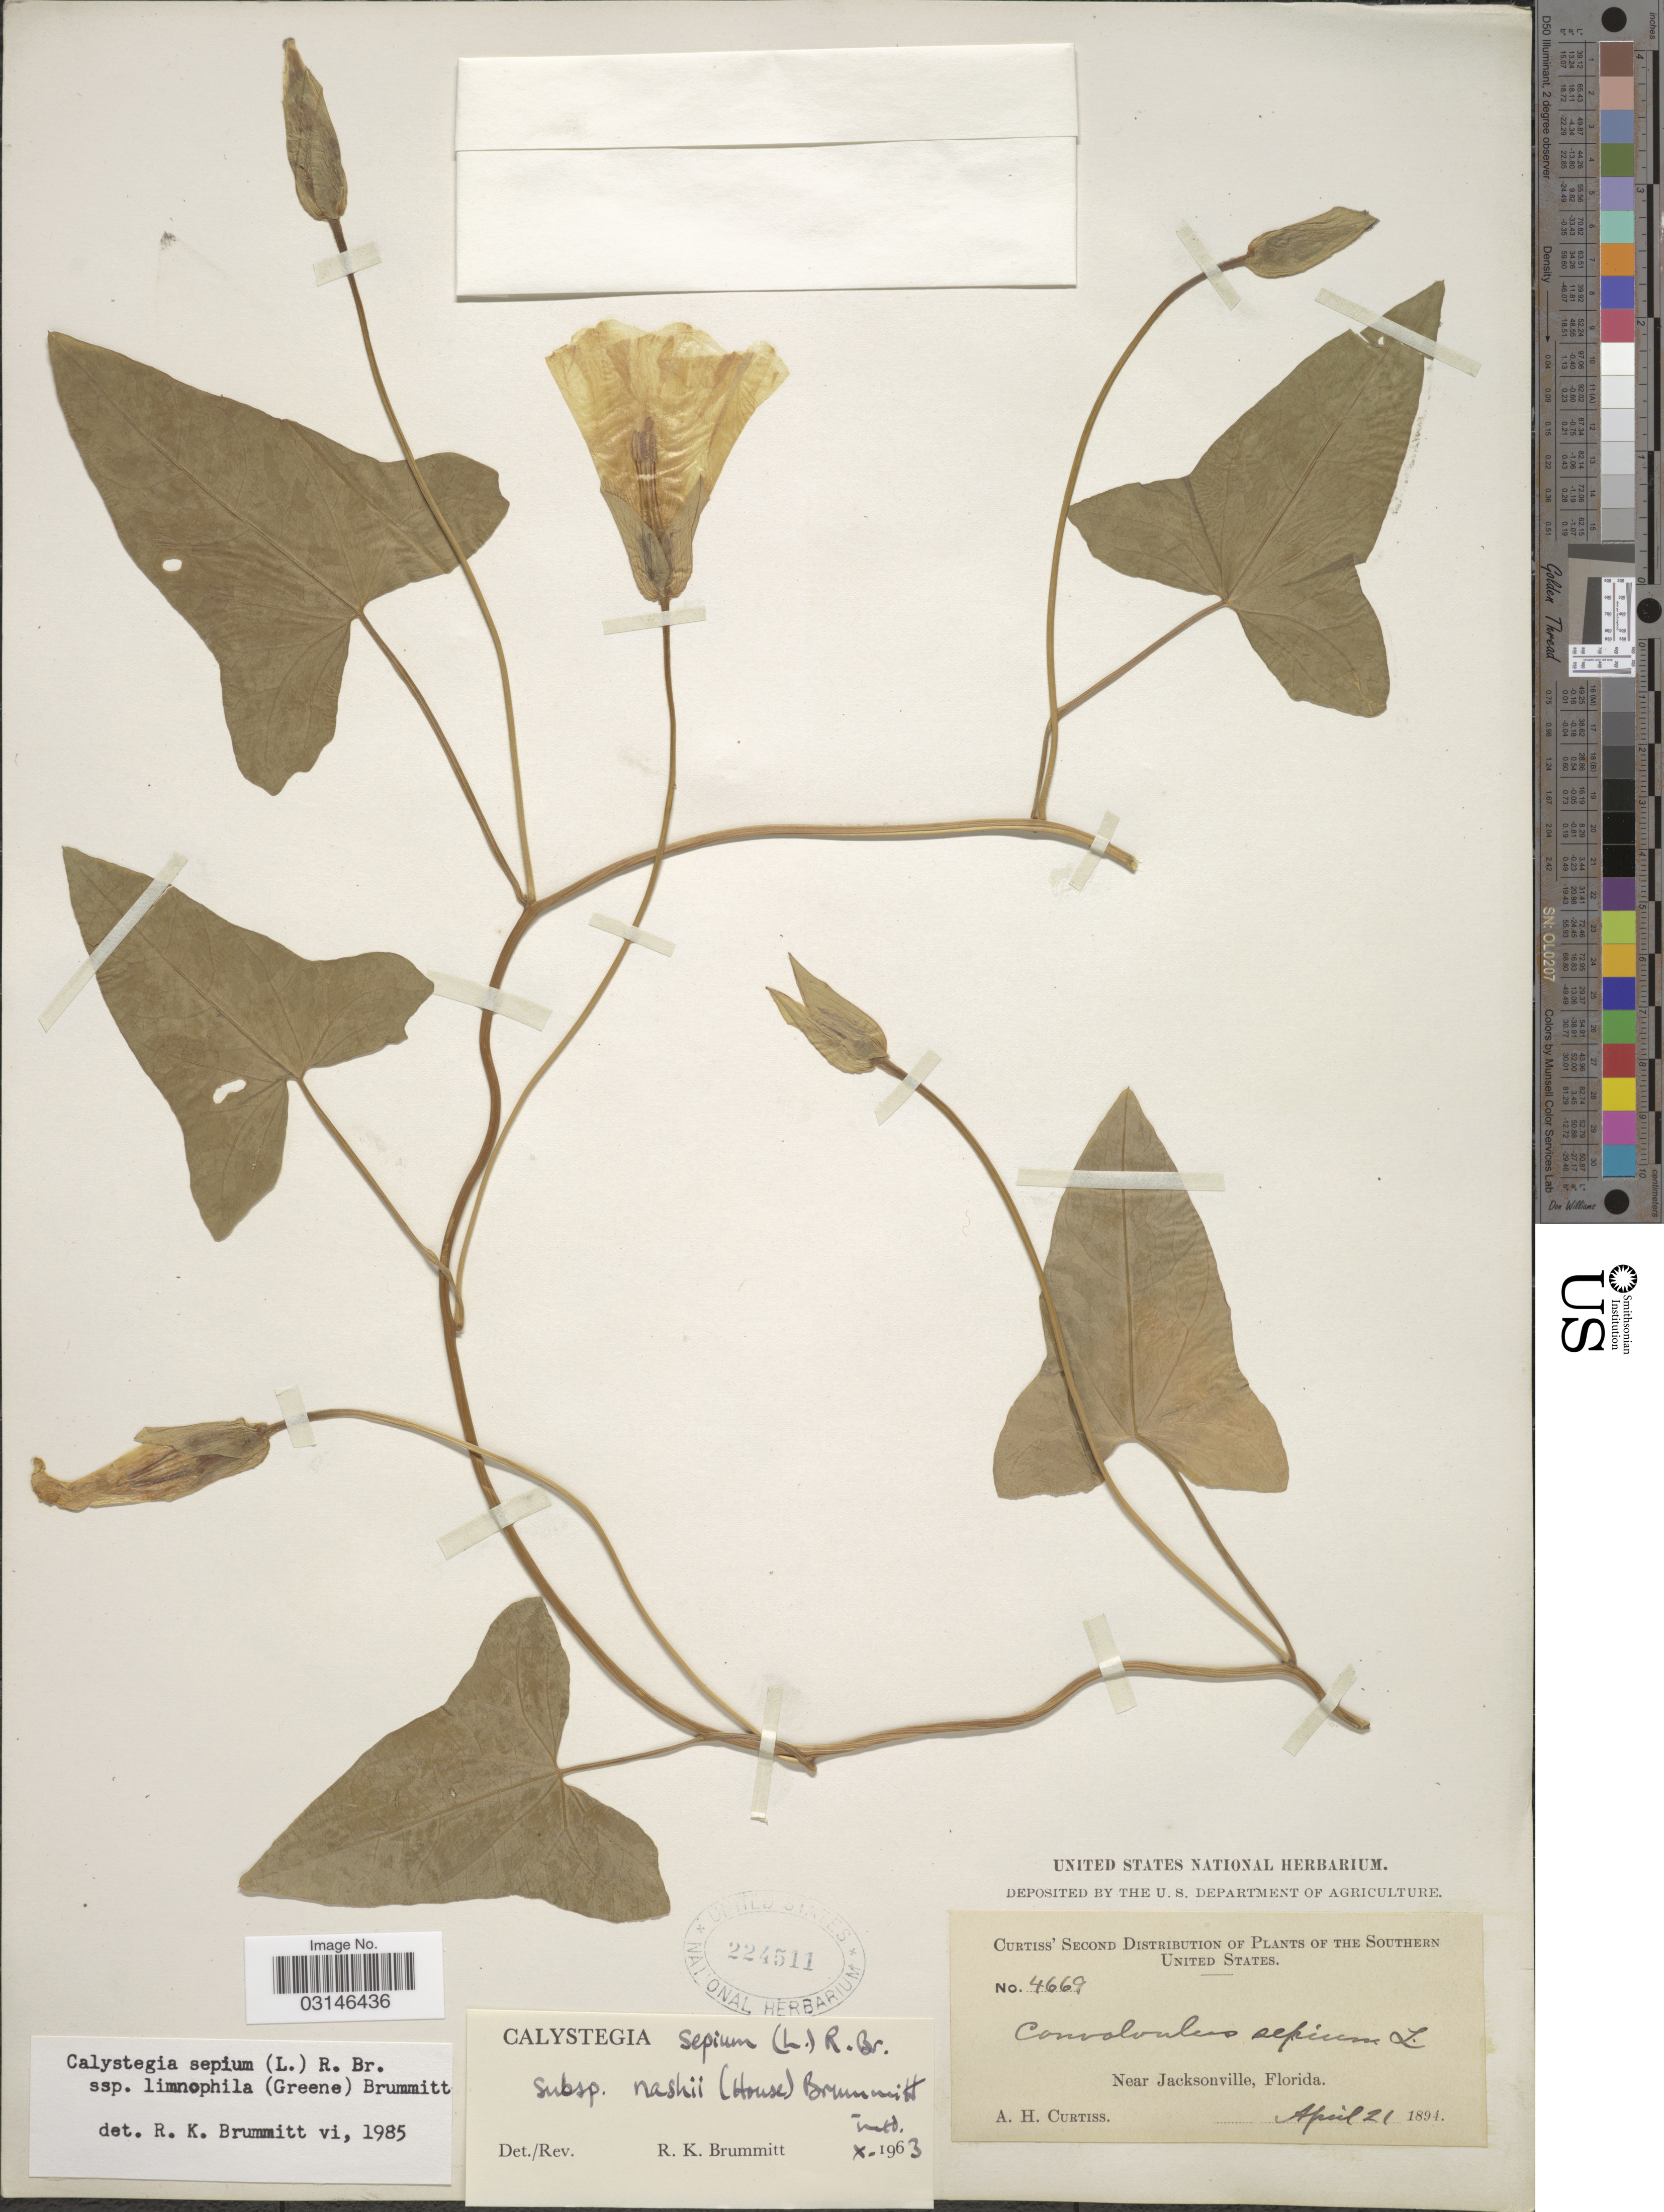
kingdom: Plantae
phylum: Tracheophyta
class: Magnoliopsida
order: Solanales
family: Convolvulaceae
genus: Calystegia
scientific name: Calystegia sepium subsp. limnophila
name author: (Greene) Brummitt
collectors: A. H. Curtiss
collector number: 4669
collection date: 1894-04-21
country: United States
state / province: Florida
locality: The Southern United States, Near Jacksonville, Florida.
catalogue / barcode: US 224511